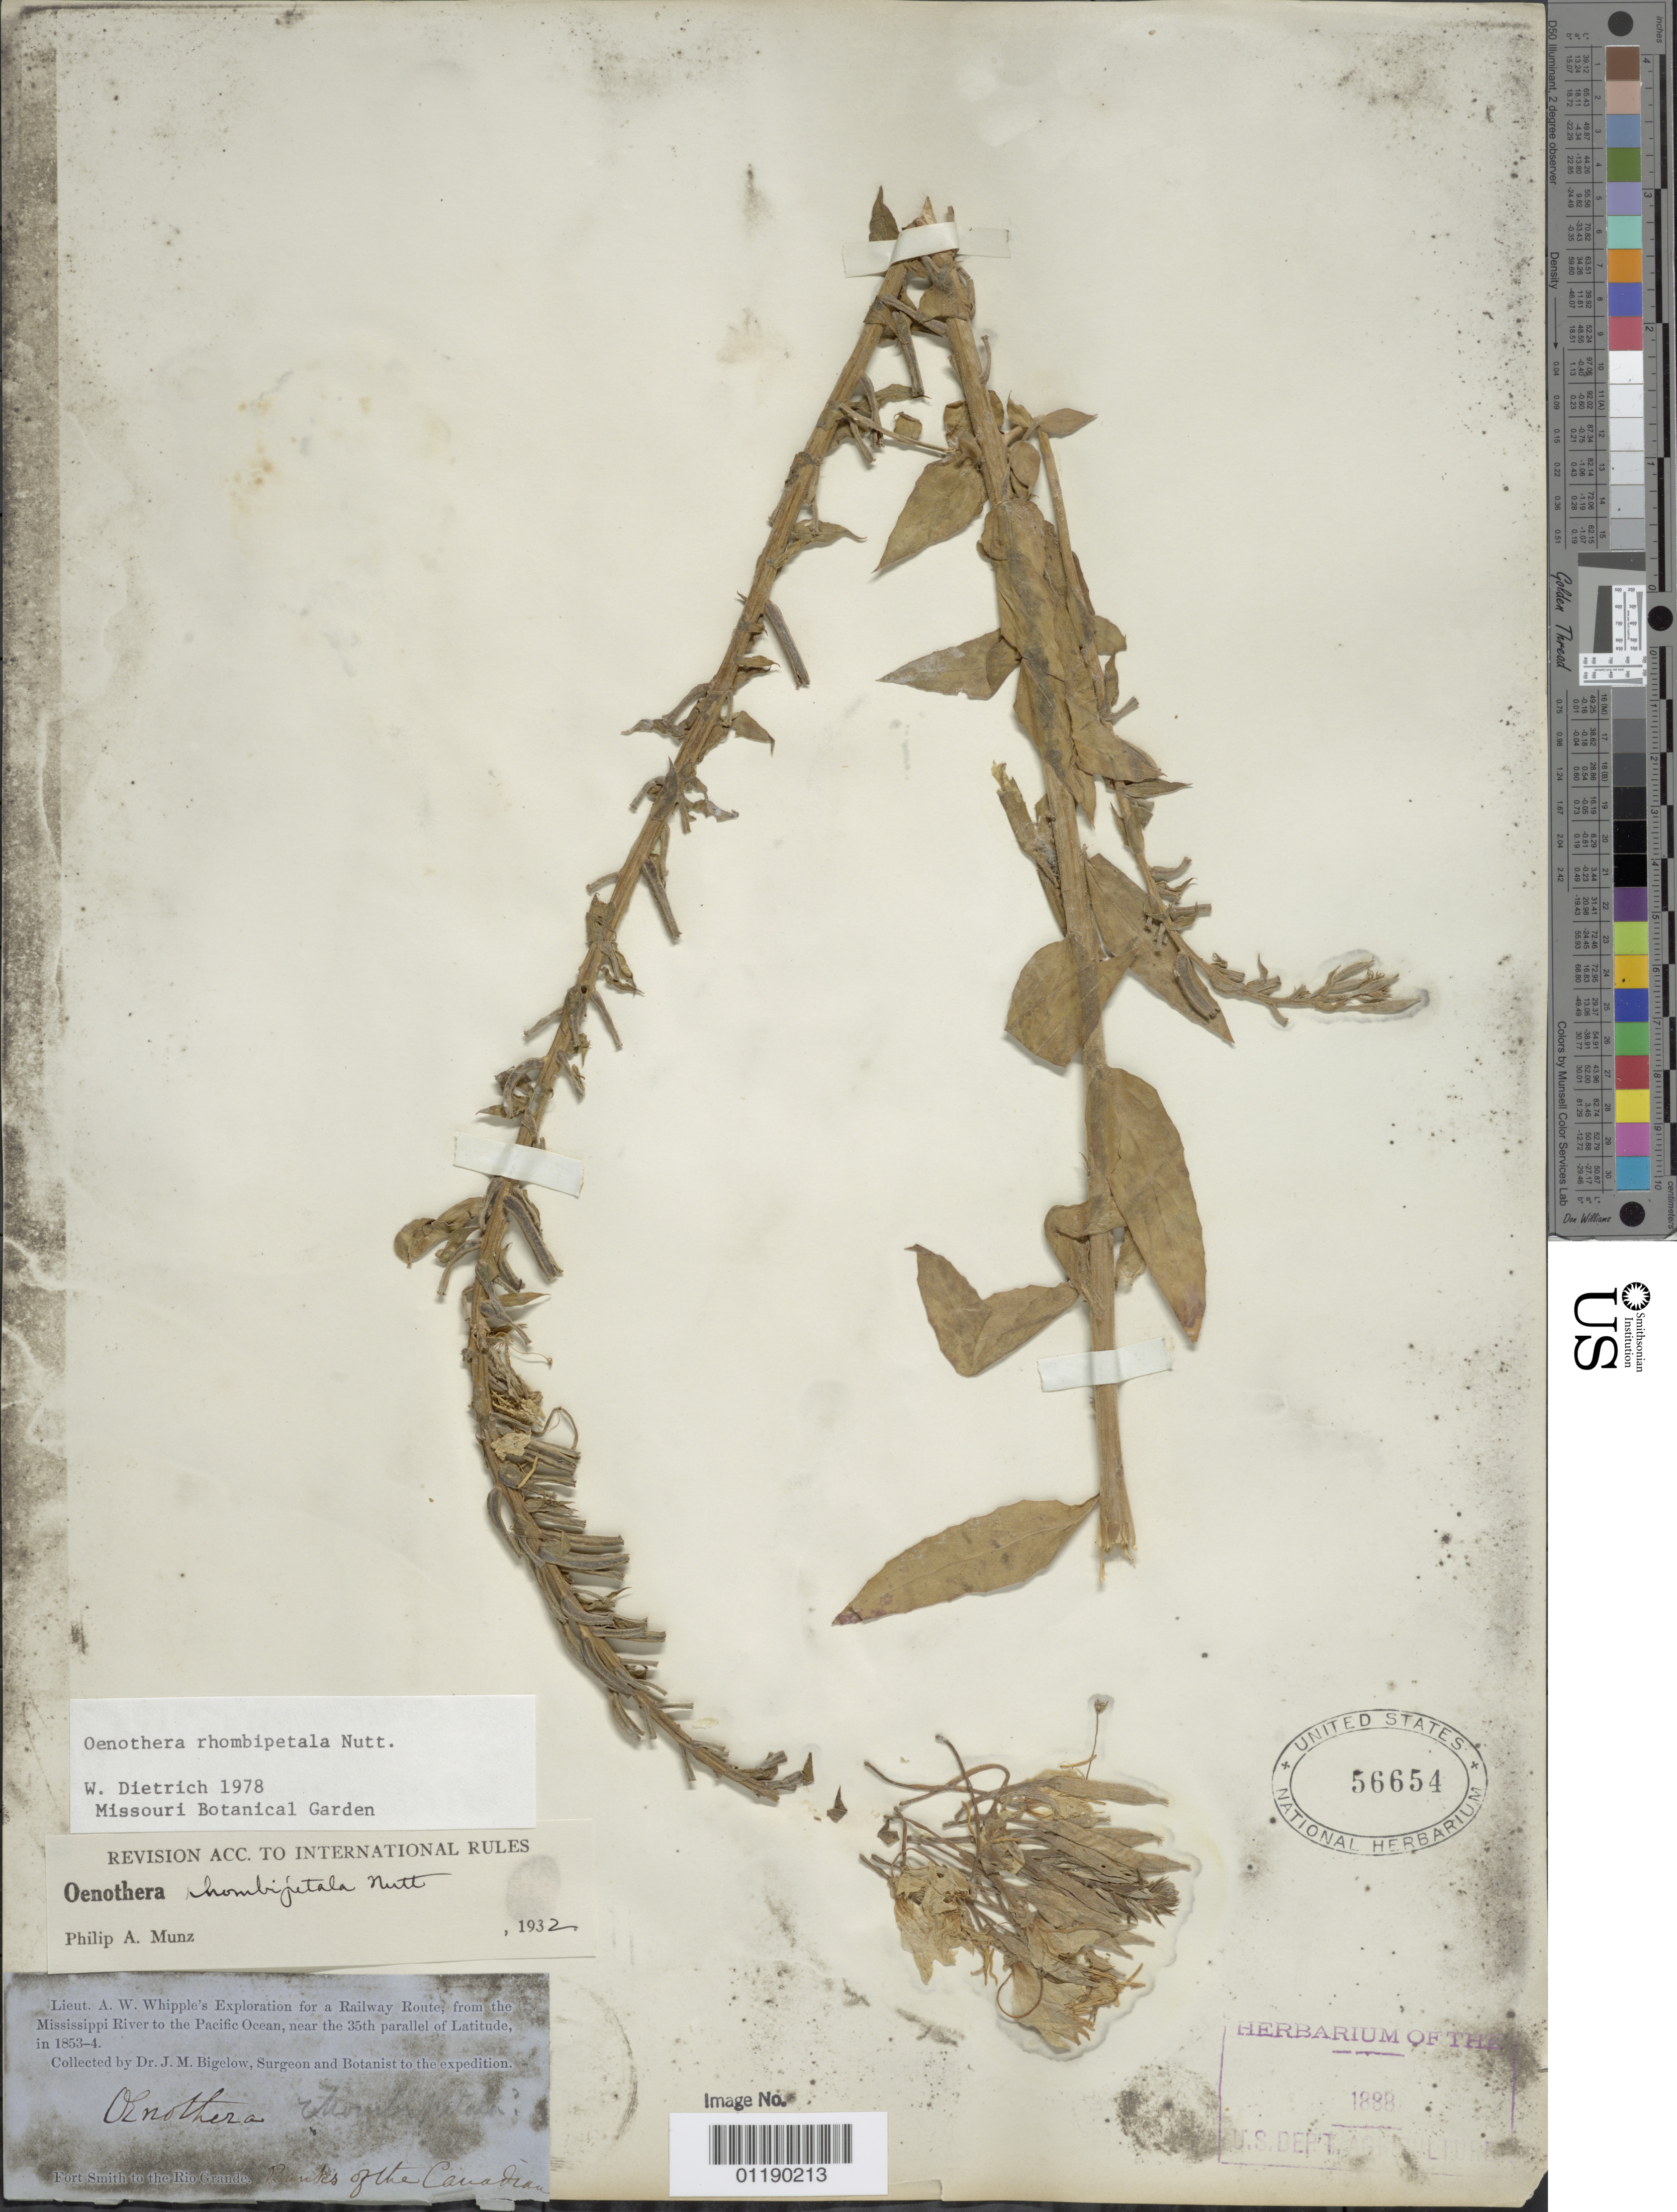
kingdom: Plantae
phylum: Tracheophyta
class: Magnoliopsida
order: Myrtales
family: Onagraceae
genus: Oenothera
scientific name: Oenothera rhombipetala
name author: Nutt. ex Torr & A. Gray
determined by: Dietrich, W.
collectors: J. M. Bigelow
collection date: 1853/1854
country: United States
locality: Fort Smith to the Rio Grande. Banks of the Canadian River.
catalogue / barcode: US 56654